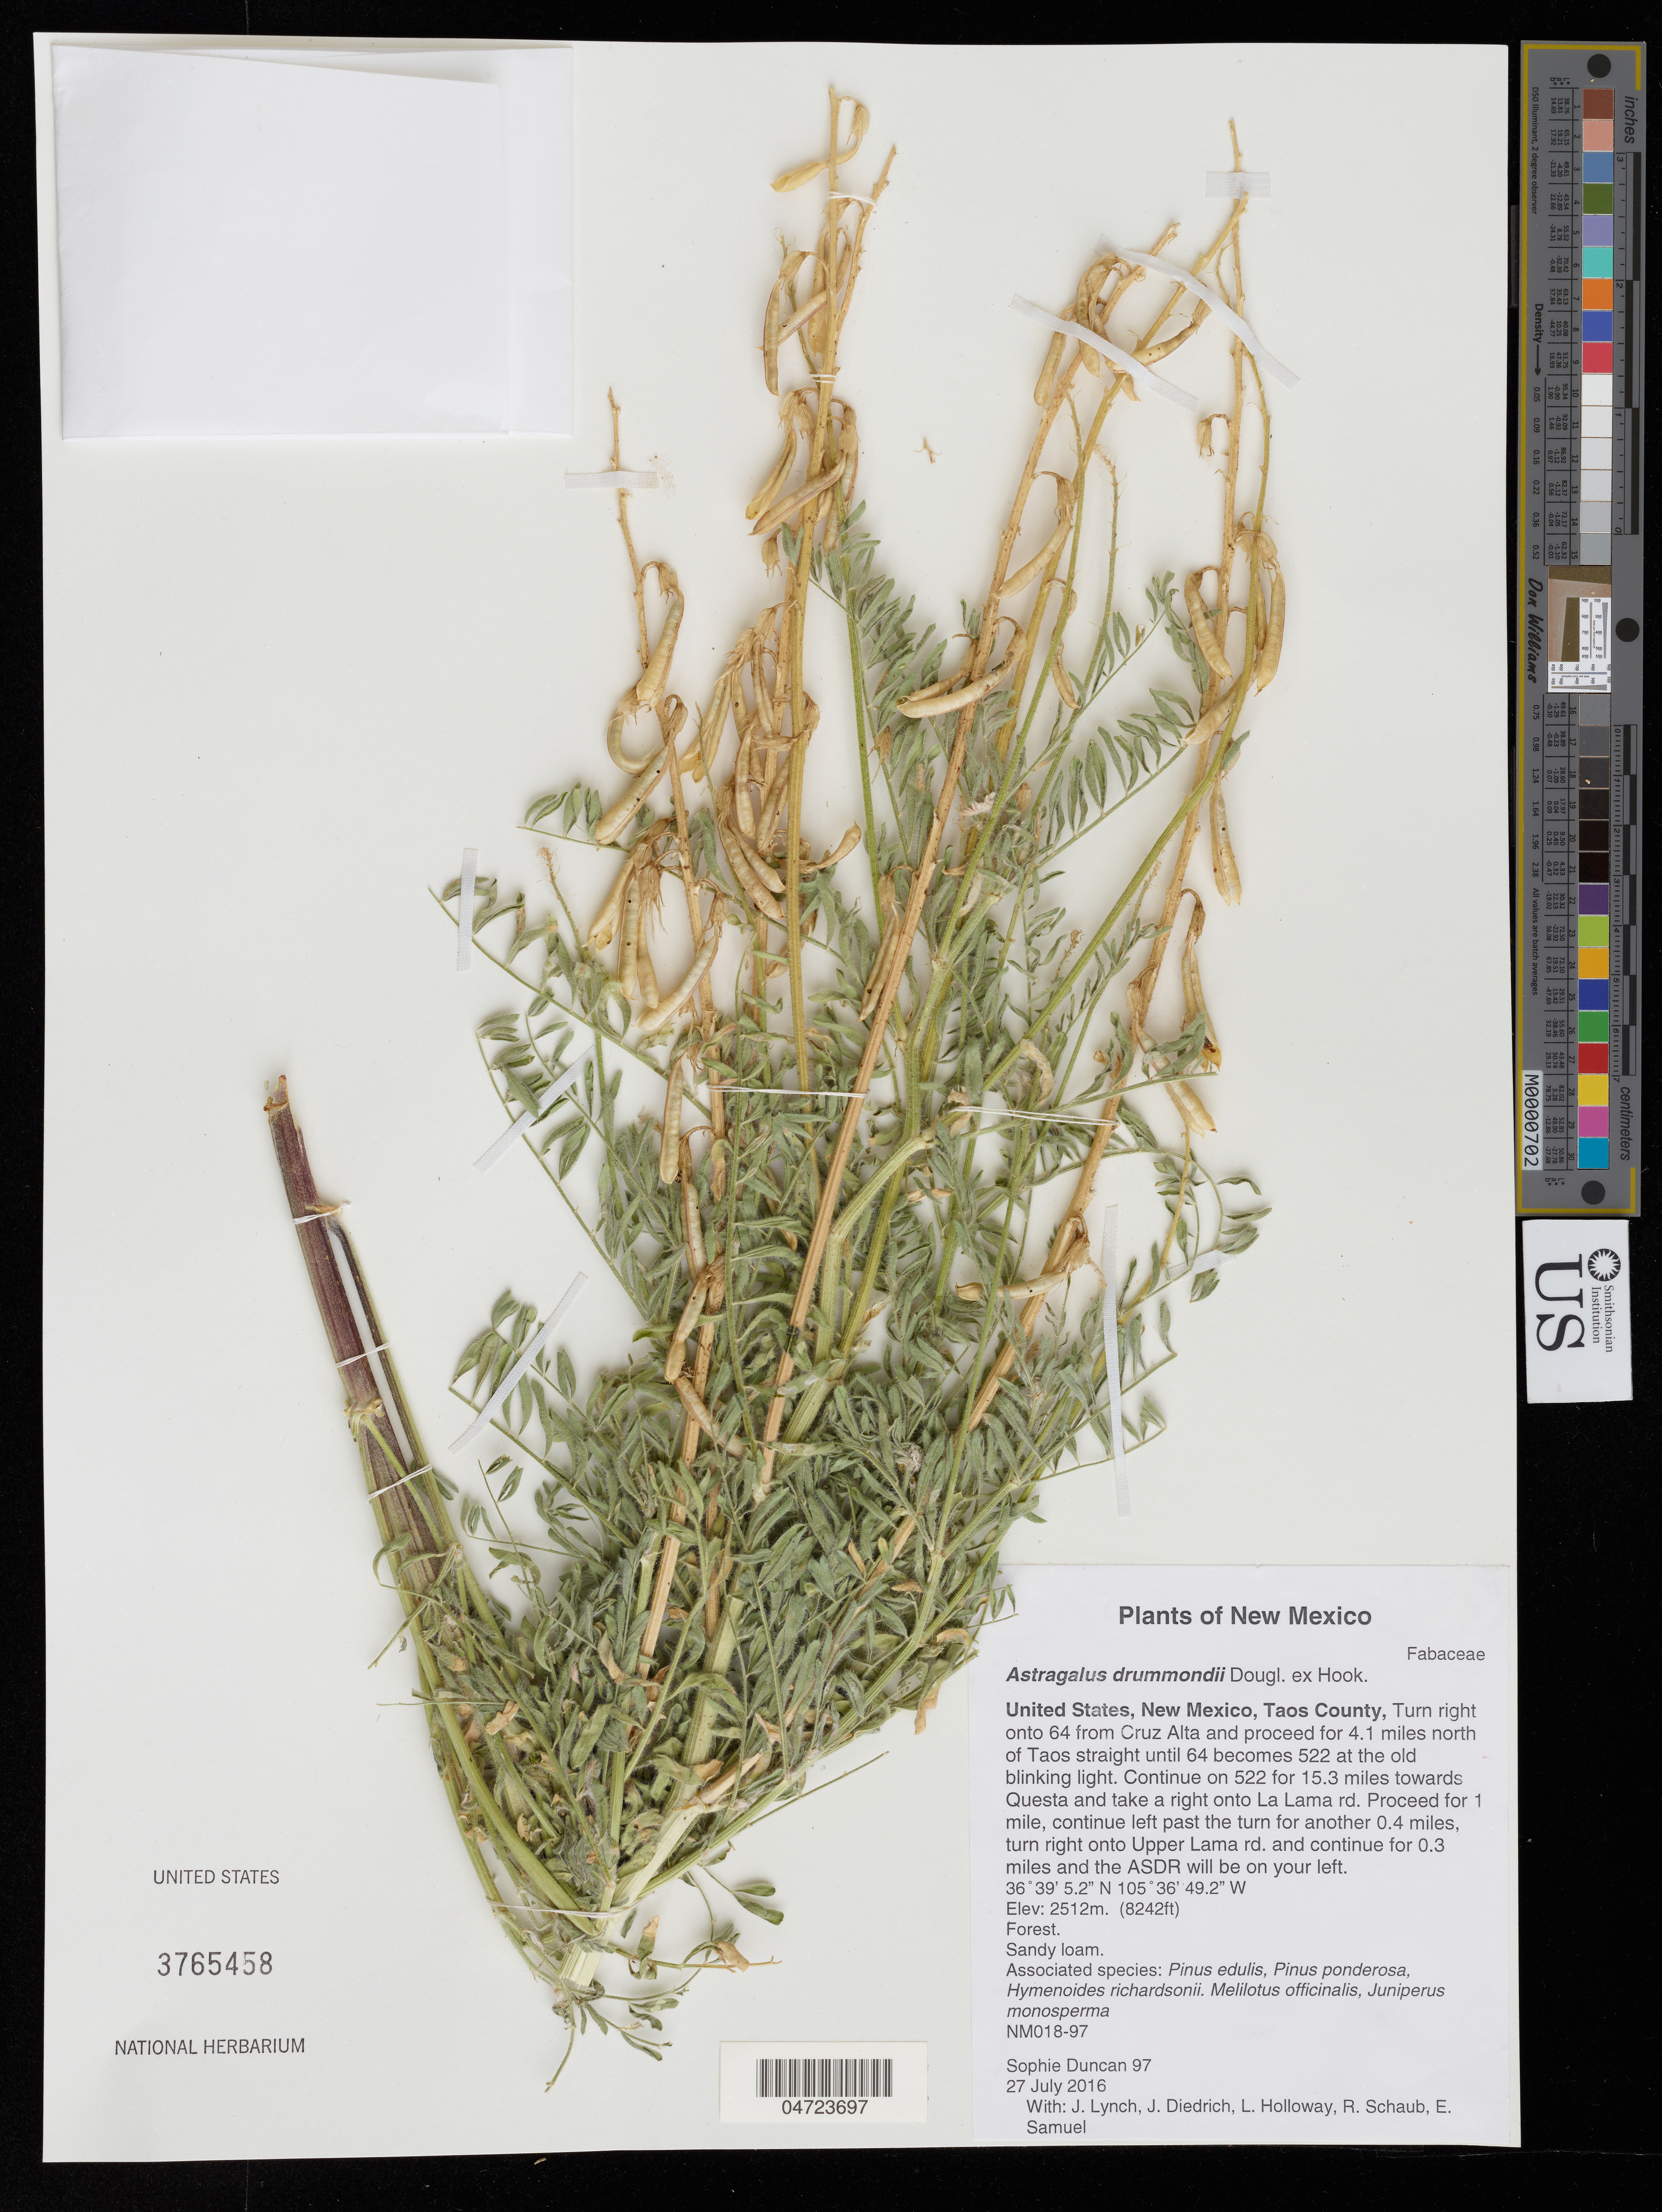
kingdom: Plantae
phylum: Tracheophyta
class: Magnoliopsida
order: Fabales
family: Fabaceae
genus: Astragalus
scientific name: Astragalus drummondii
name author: Hook.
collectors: S. Duncan, J. Lynch, J. Diedrich, L. Holloway & et al.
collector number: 97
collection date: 2016-07-27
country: United States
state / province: New Mexico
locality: Taos County, Turn right onto 64 from Cruz Alta and proceed for 4.1 miles north of Taos straight until 64 becomes 522 at the old blinking light. Continue on 522 for 15.3 miles towards Questa and take a right onto La Lama rd. Proceed for 1 mile, continue left past the turn for another 0.4 miles, turn right onto Upper Lama rd. and continue for 0.3 miles and the ASDR will be on your left.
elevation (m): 2512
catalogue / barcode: US 3765458